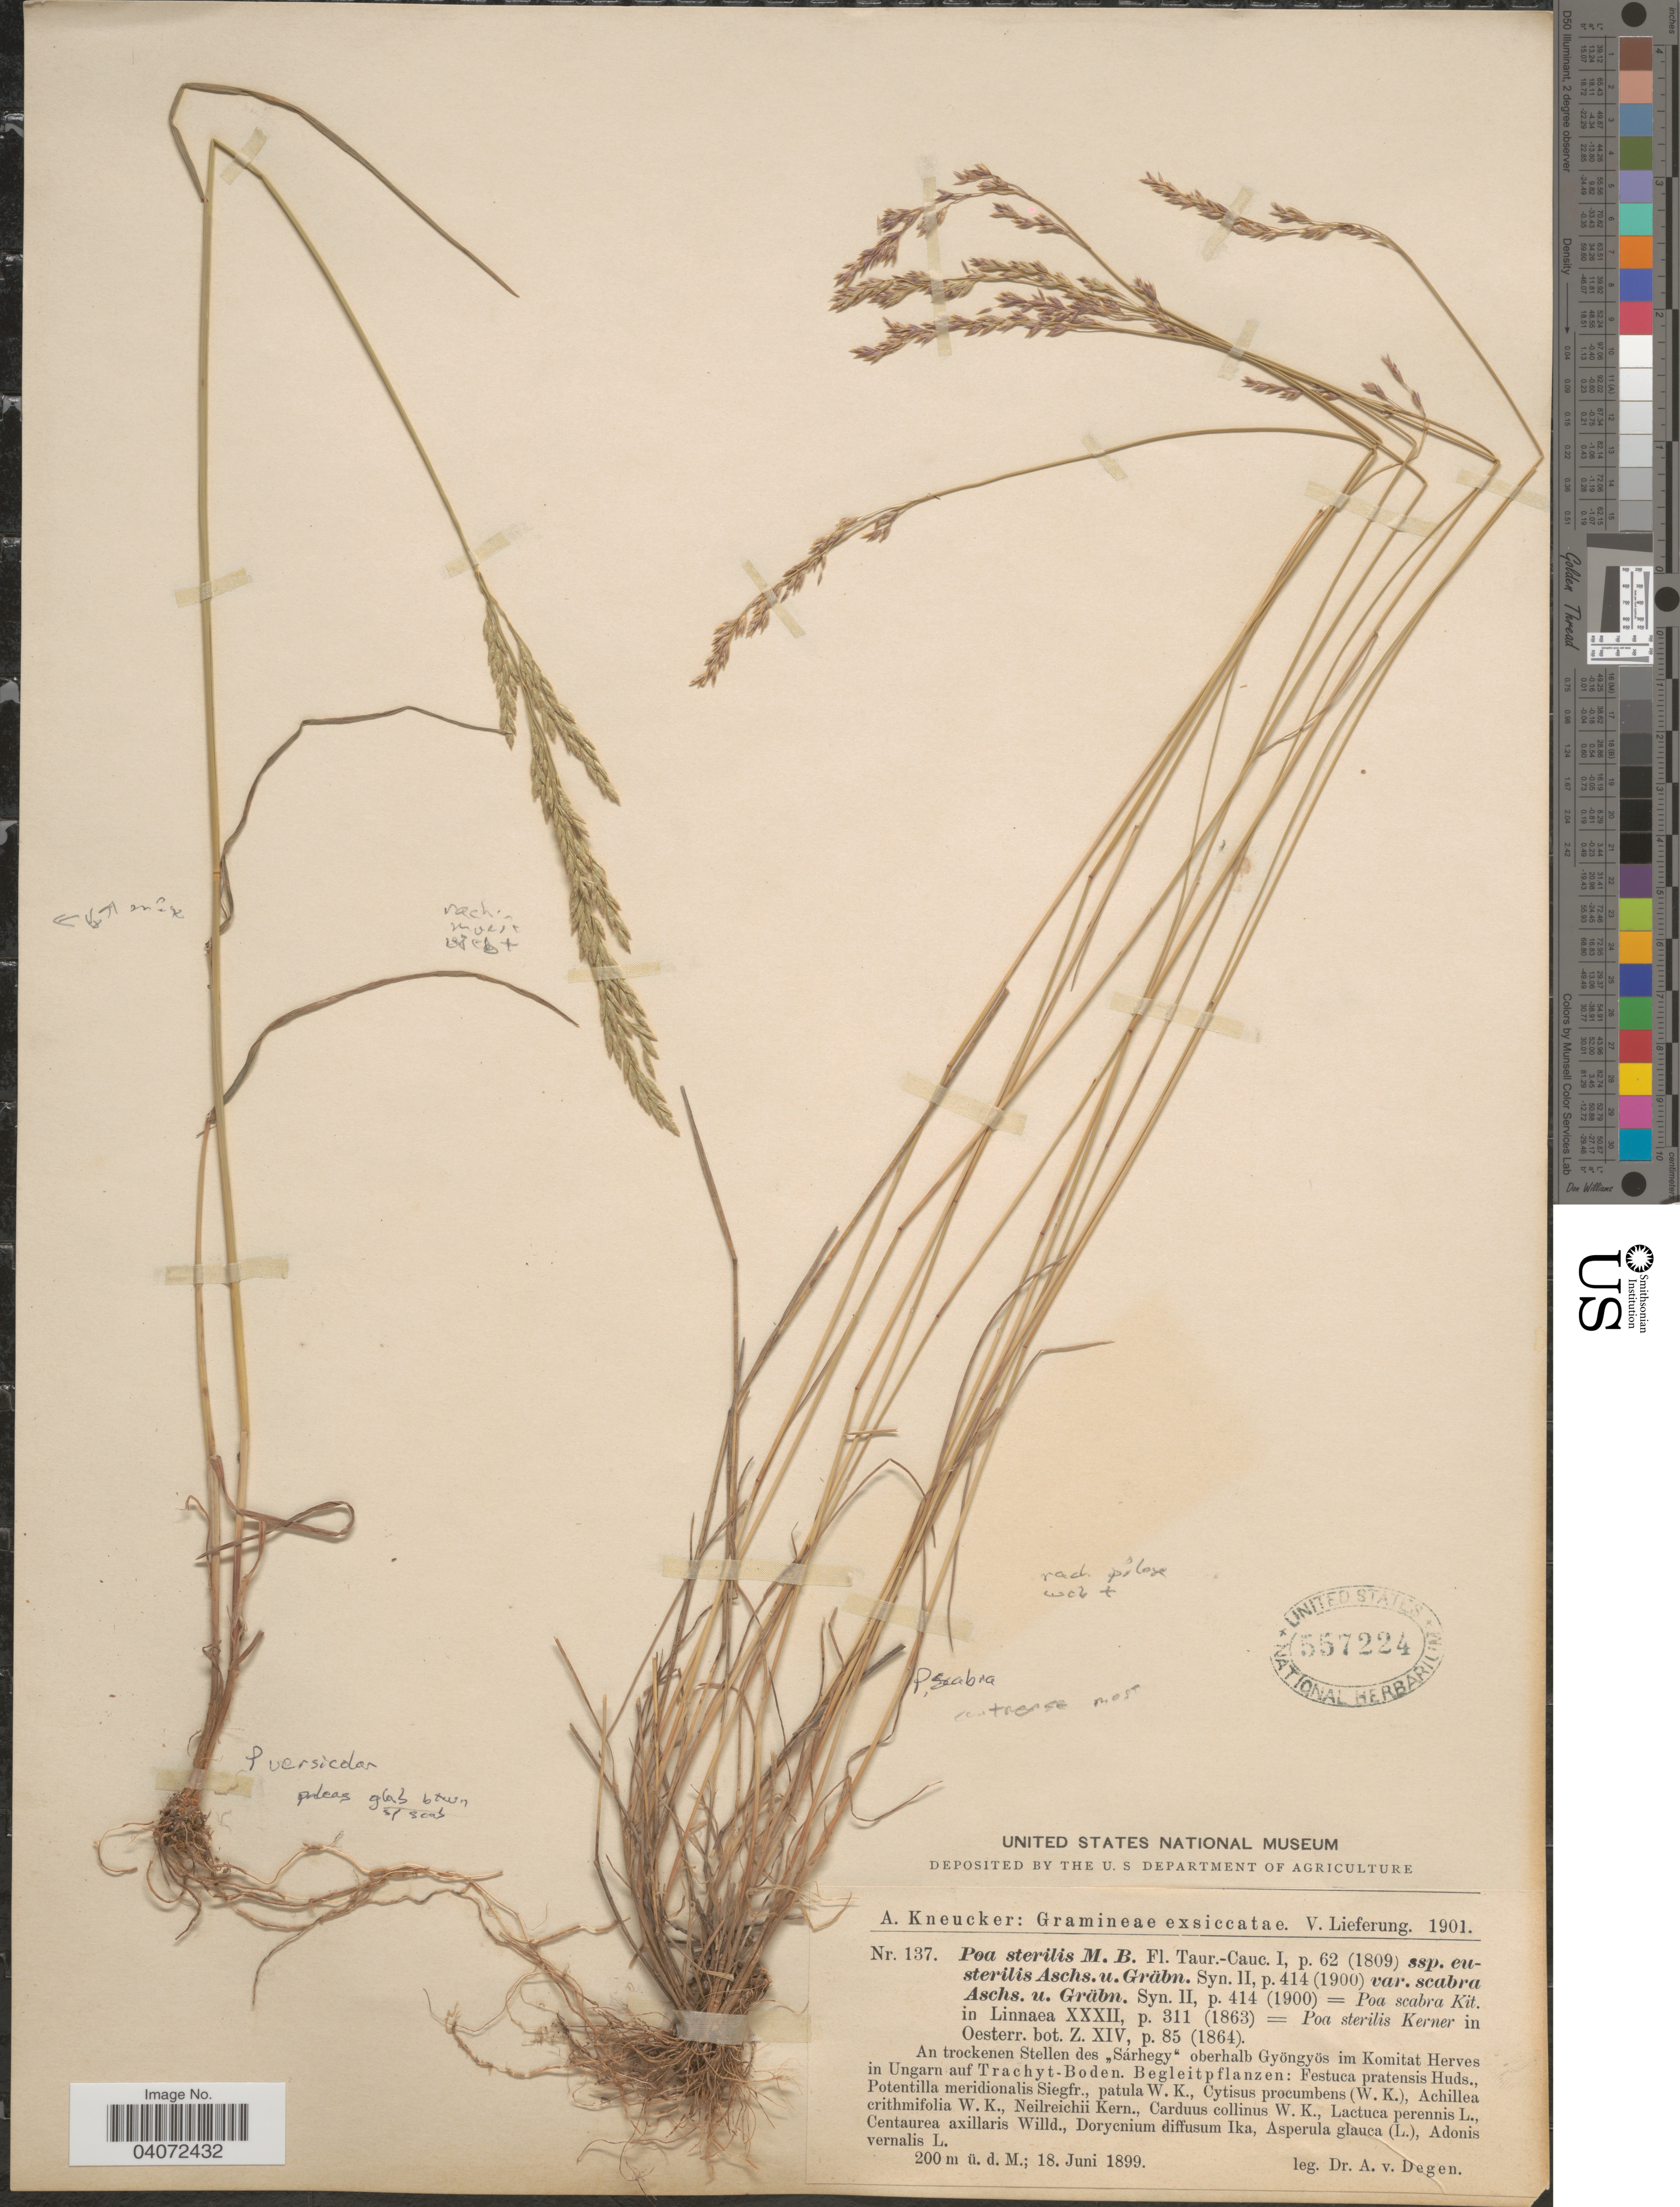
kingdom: Plantae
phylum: Tracheophyta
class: Liliopsida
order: Poales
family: Poaceae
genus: Poa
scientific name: Poa pannonica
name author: A. Kern.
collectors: A. von Degen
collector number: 137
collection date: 1899-06-18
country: Hungary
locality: An trockenen Stellen des "Sárhegy" oberhalb Gyöngyös im Komitat Herves in Ungarn auf Trachyt-Boden.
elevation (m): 200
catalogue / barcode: US 557224